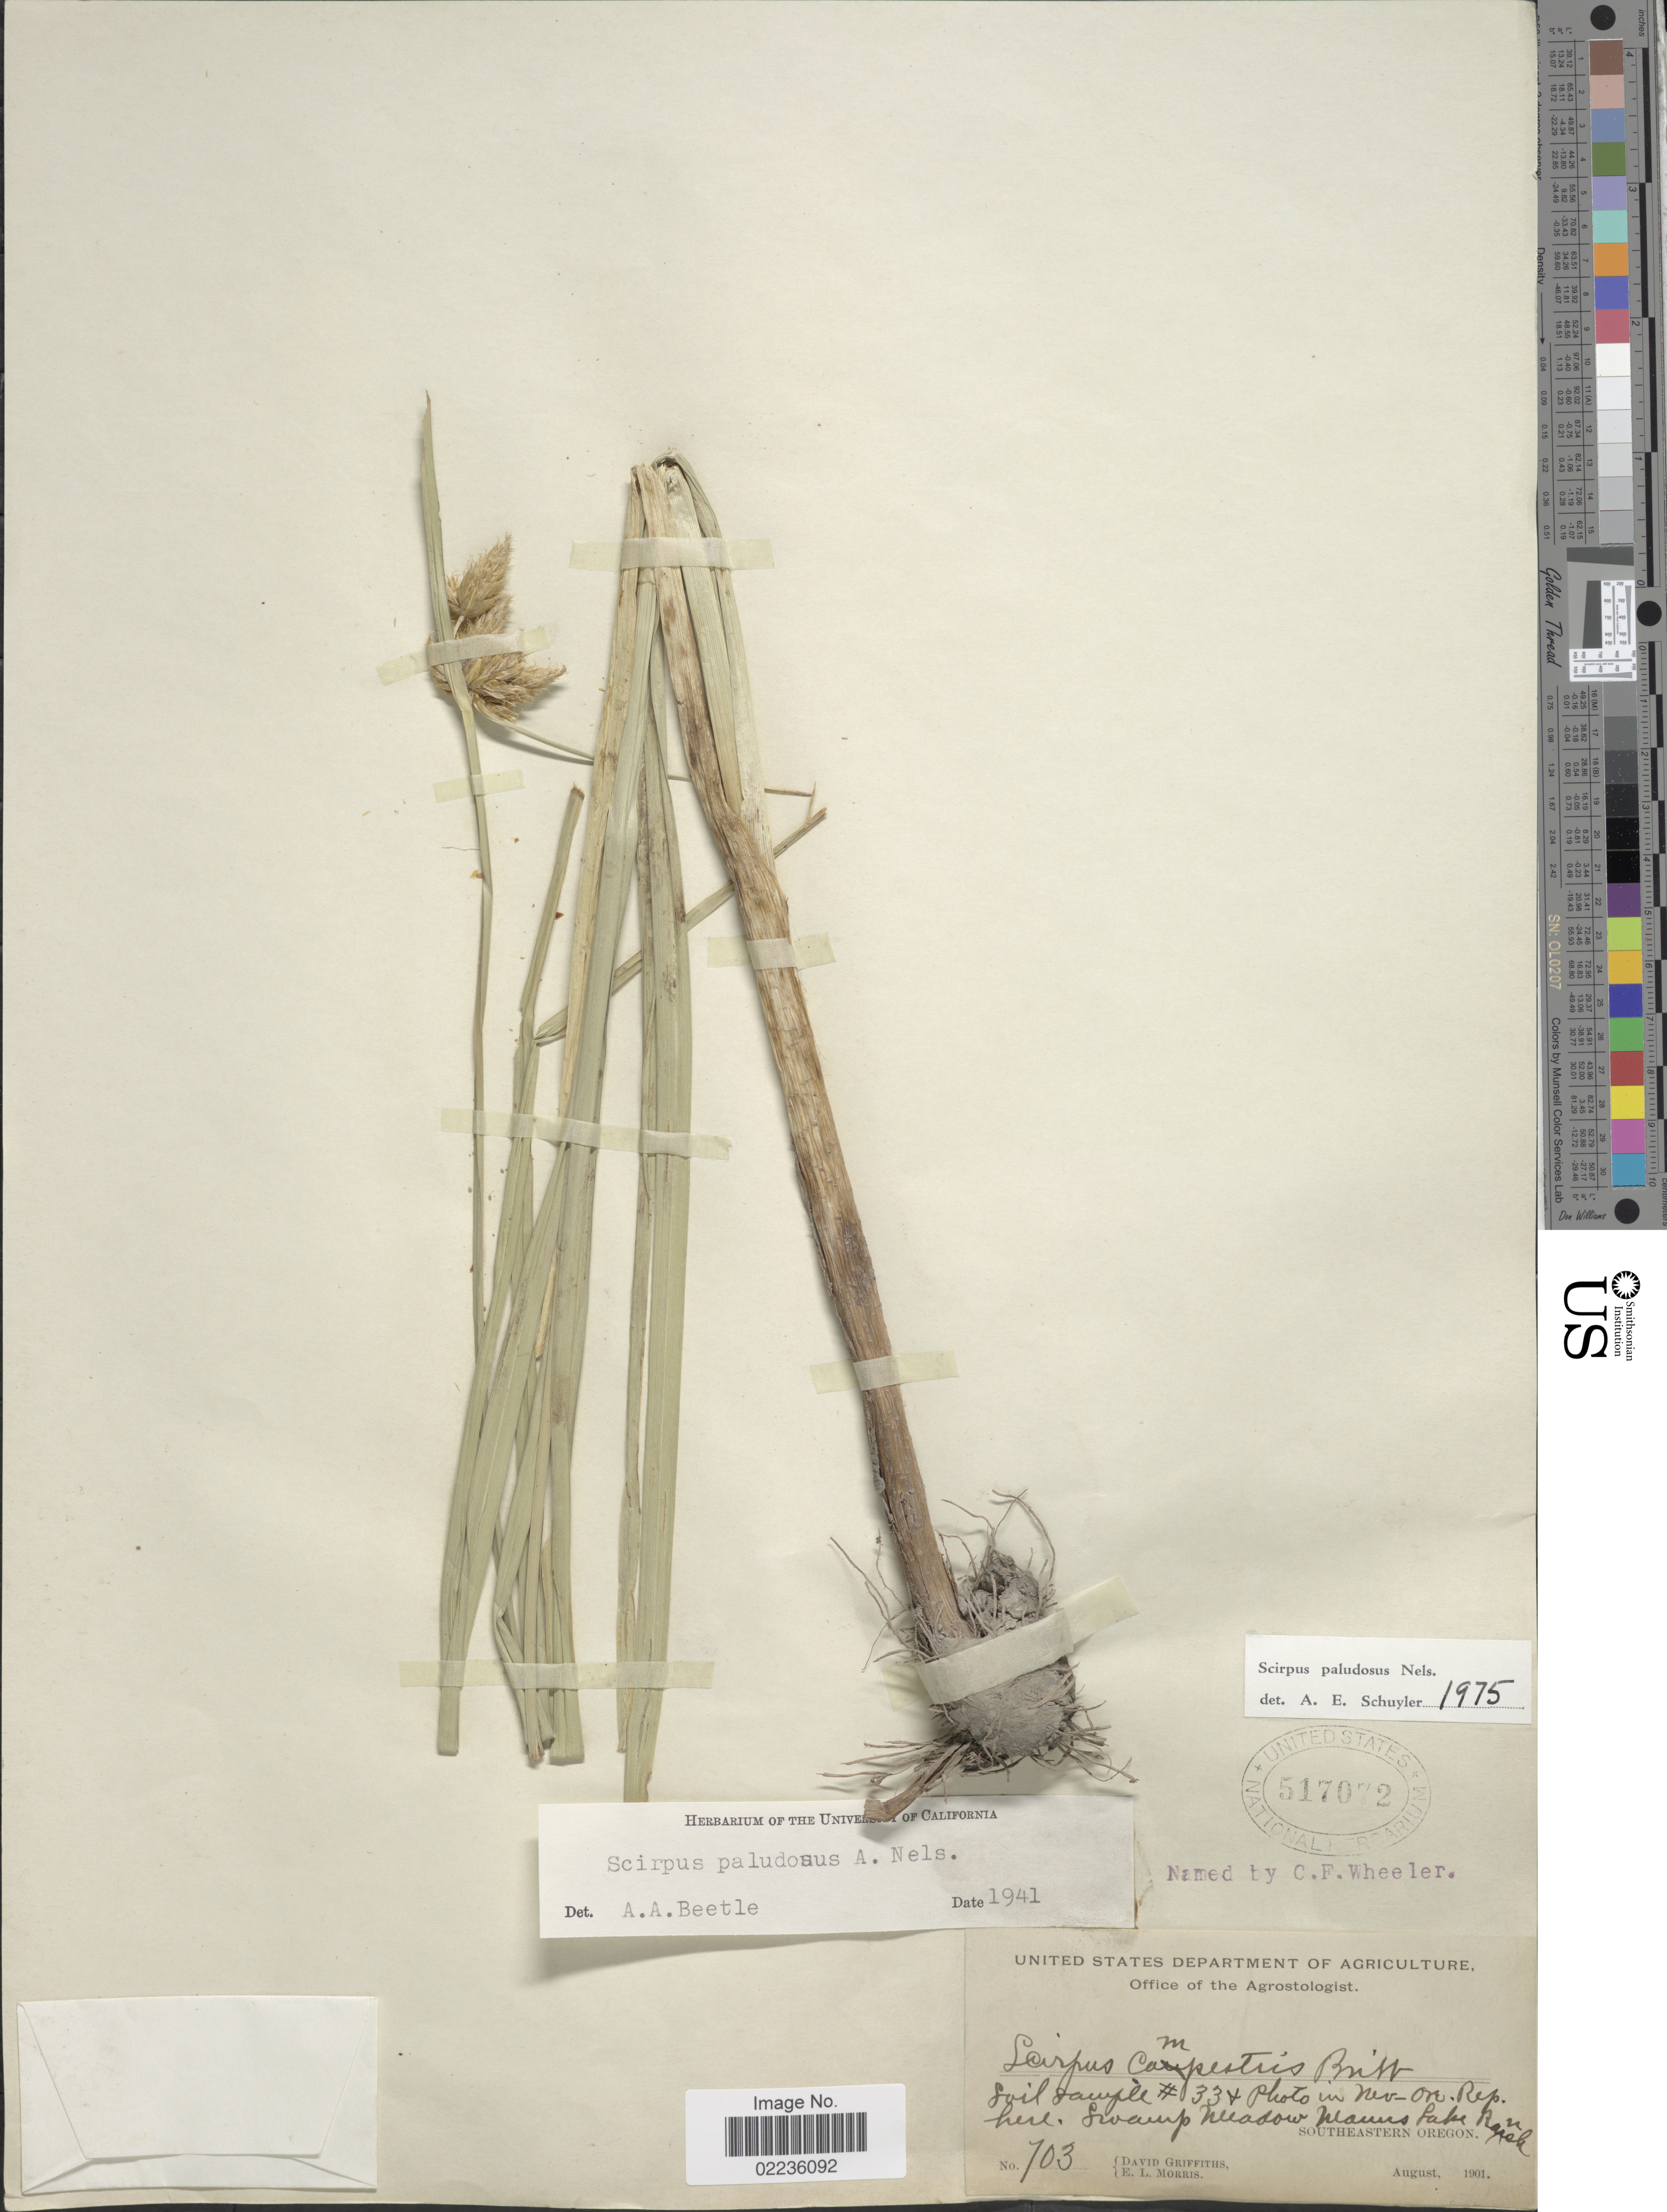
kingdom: Plantae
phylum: Tracheophyta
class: Liliopsida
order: Poales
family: Cyperaceae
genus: Bolboschoenus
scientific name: Bolboschoenus maritimus subsp. paludosus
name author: (A. Nelson) T. Koyama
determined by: Strong, M. T., (US), Smithsonian Institution - National Museum of Natural History (UNITED STATES)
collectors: D. Griffiths & E. Morris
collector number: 703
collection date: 1901-08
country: United States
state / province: Oregon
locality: Swamp meadow plains Lake Ranch. Southeastern Oregon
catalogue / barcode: US 517072